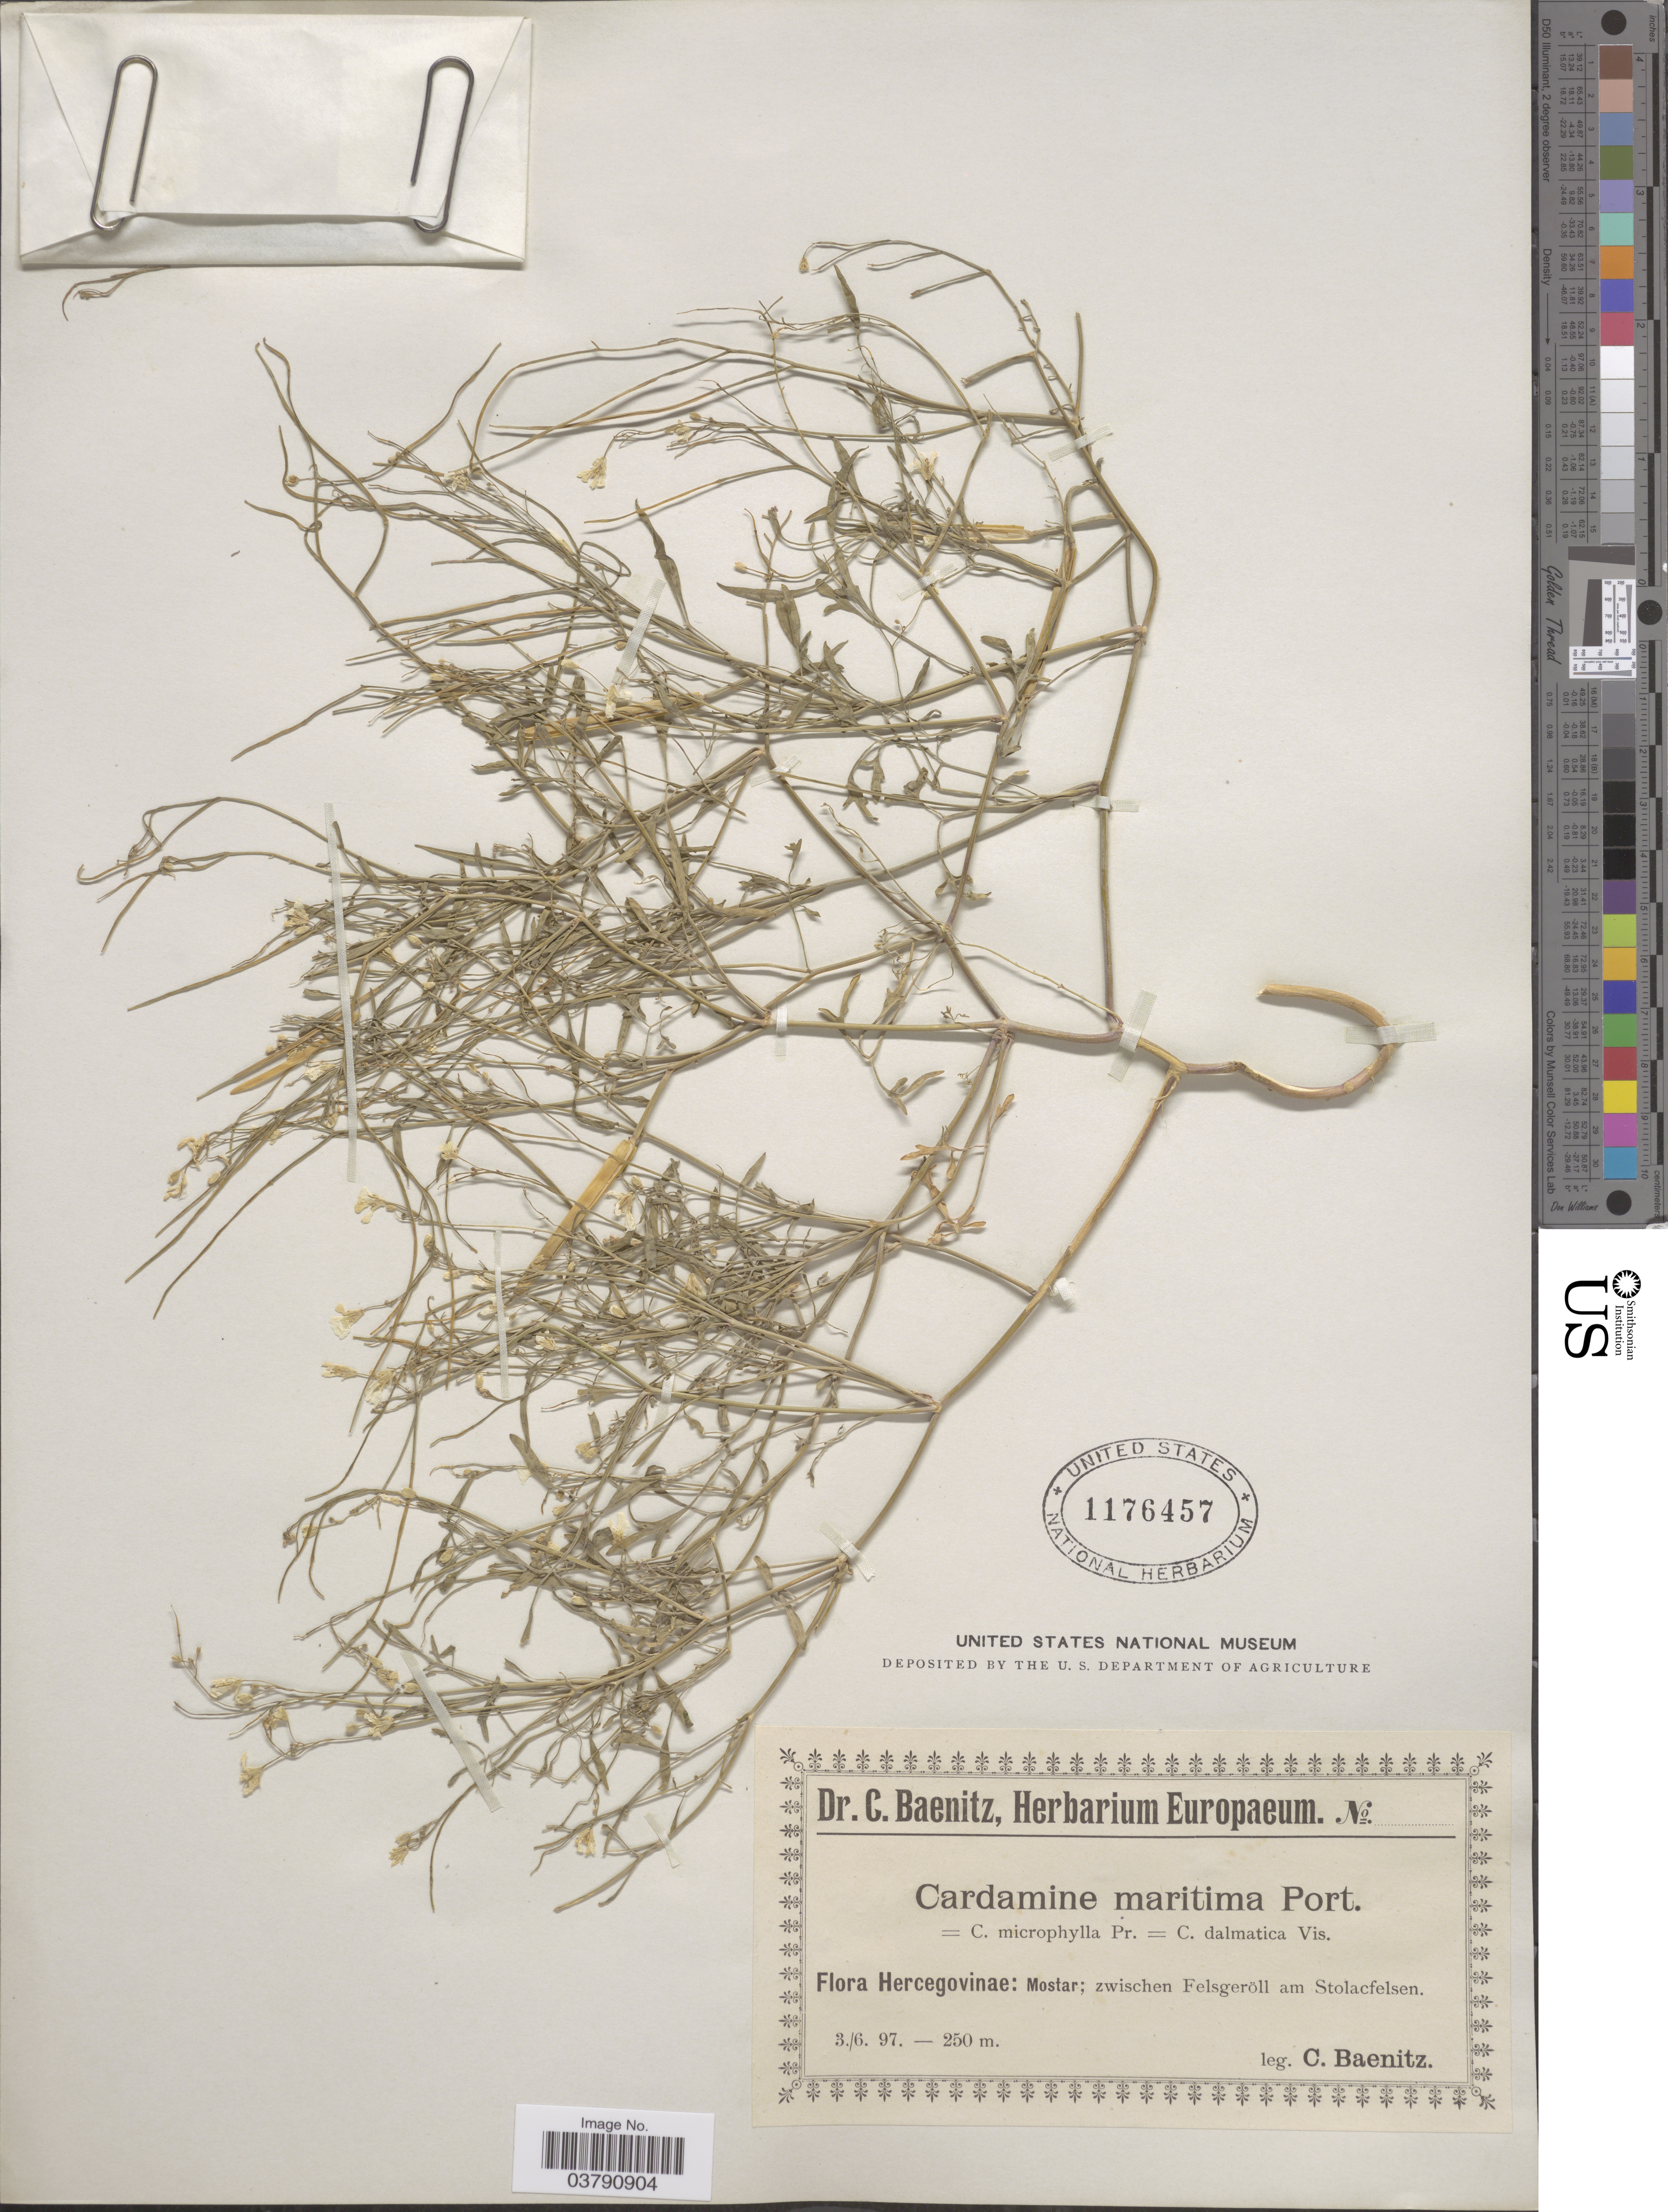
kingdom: Plantae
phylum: Tracheophyta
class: Magnoliopsida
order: Brassicales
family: Brassicaceae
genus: Cardamine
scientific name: Cardamine maritima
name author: DC.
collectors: C. G. Baenitz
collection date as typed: Transcribed d/m/y: 3/6/97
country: Bosnia and Herzegovina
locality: Hercegovinae: Mostar; zwischen Felsgeröll am Stolacfelsen.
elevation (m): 250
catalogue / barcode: US 1176457